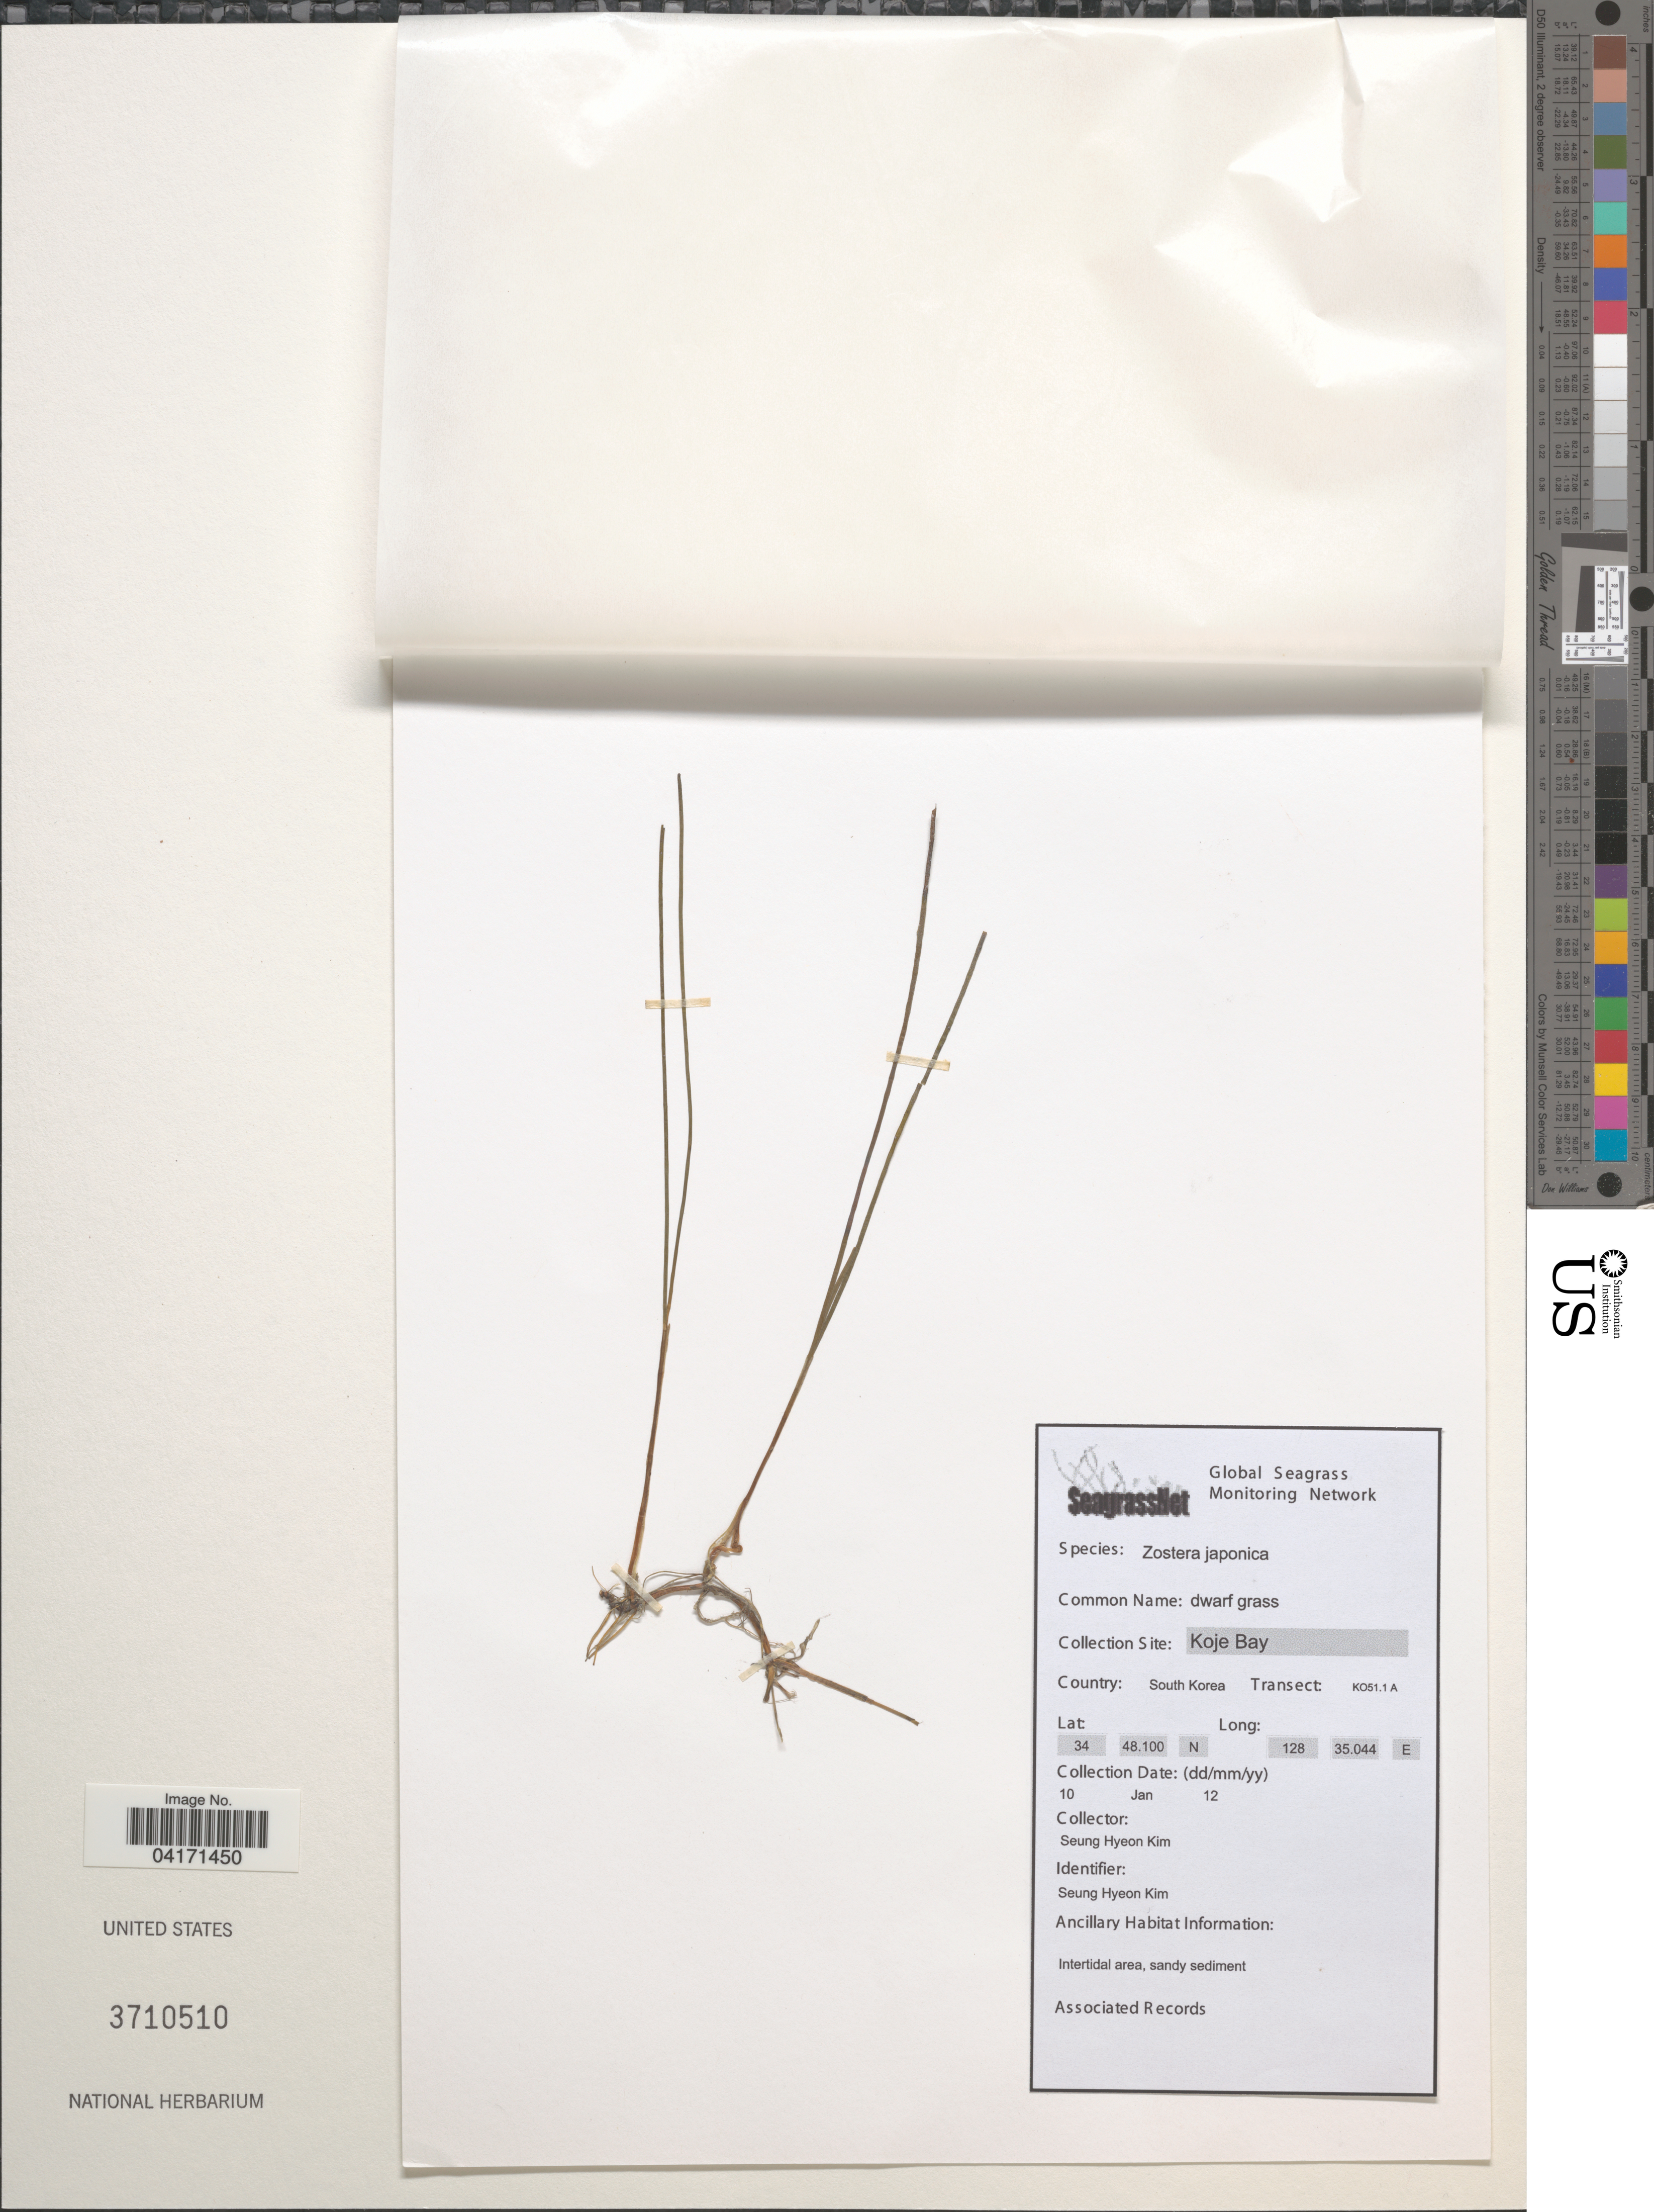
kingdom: Plantae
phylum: Tracheophyta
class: Liliopsida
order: Alismatales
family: Zosteraceae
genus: Zostera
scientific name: Zostera japonica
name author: Asch. & Graebn.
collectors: S. Kim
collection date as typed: Transcribed d/m/y: 10/1/12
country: South Korea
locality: Koje Bay. Transect: KO51.1 A.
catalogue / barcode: US 3710510